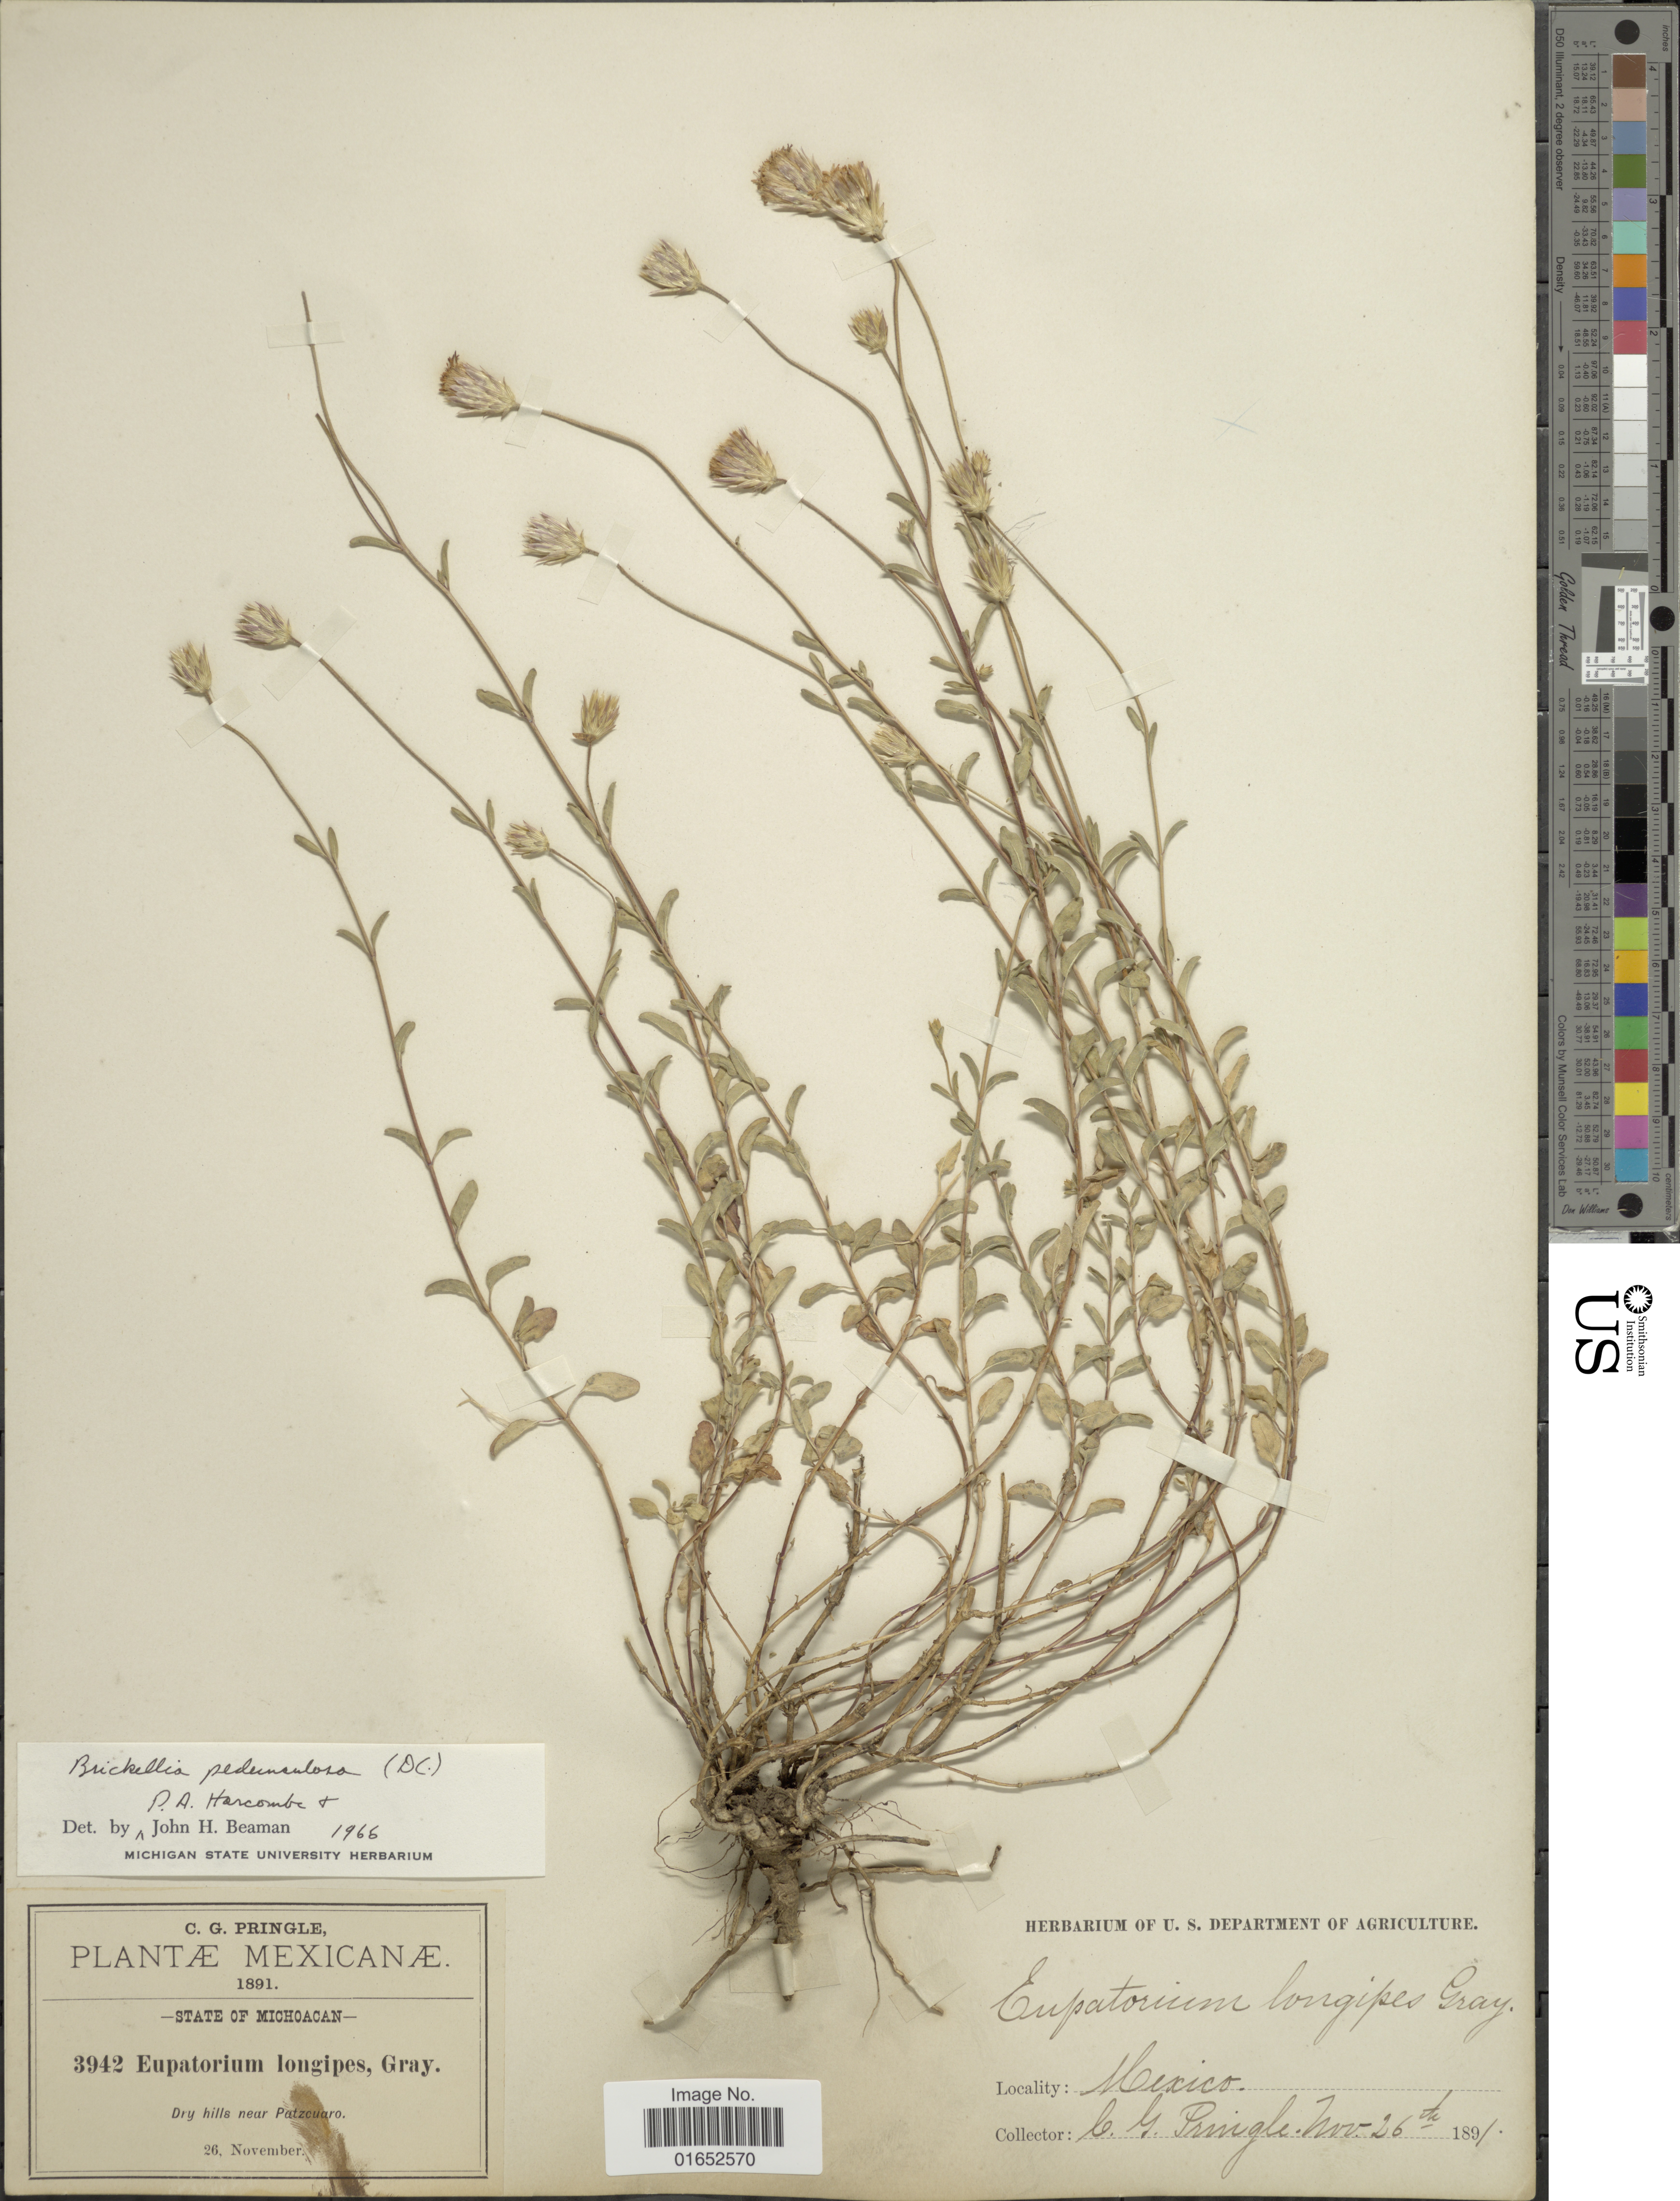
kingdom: Plantae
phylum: Tracheophyta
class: Magnoliopsida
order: Asterales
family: Asteraceae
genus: Phanerostylis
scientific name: Phanerostylis pedunculosa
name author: (DC.) R.M. King & H. Rob.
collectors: C. G. Pringle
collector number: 3942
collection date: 1891-11-26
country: United States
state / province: Michigan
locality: Dry hills near Patzcuaro